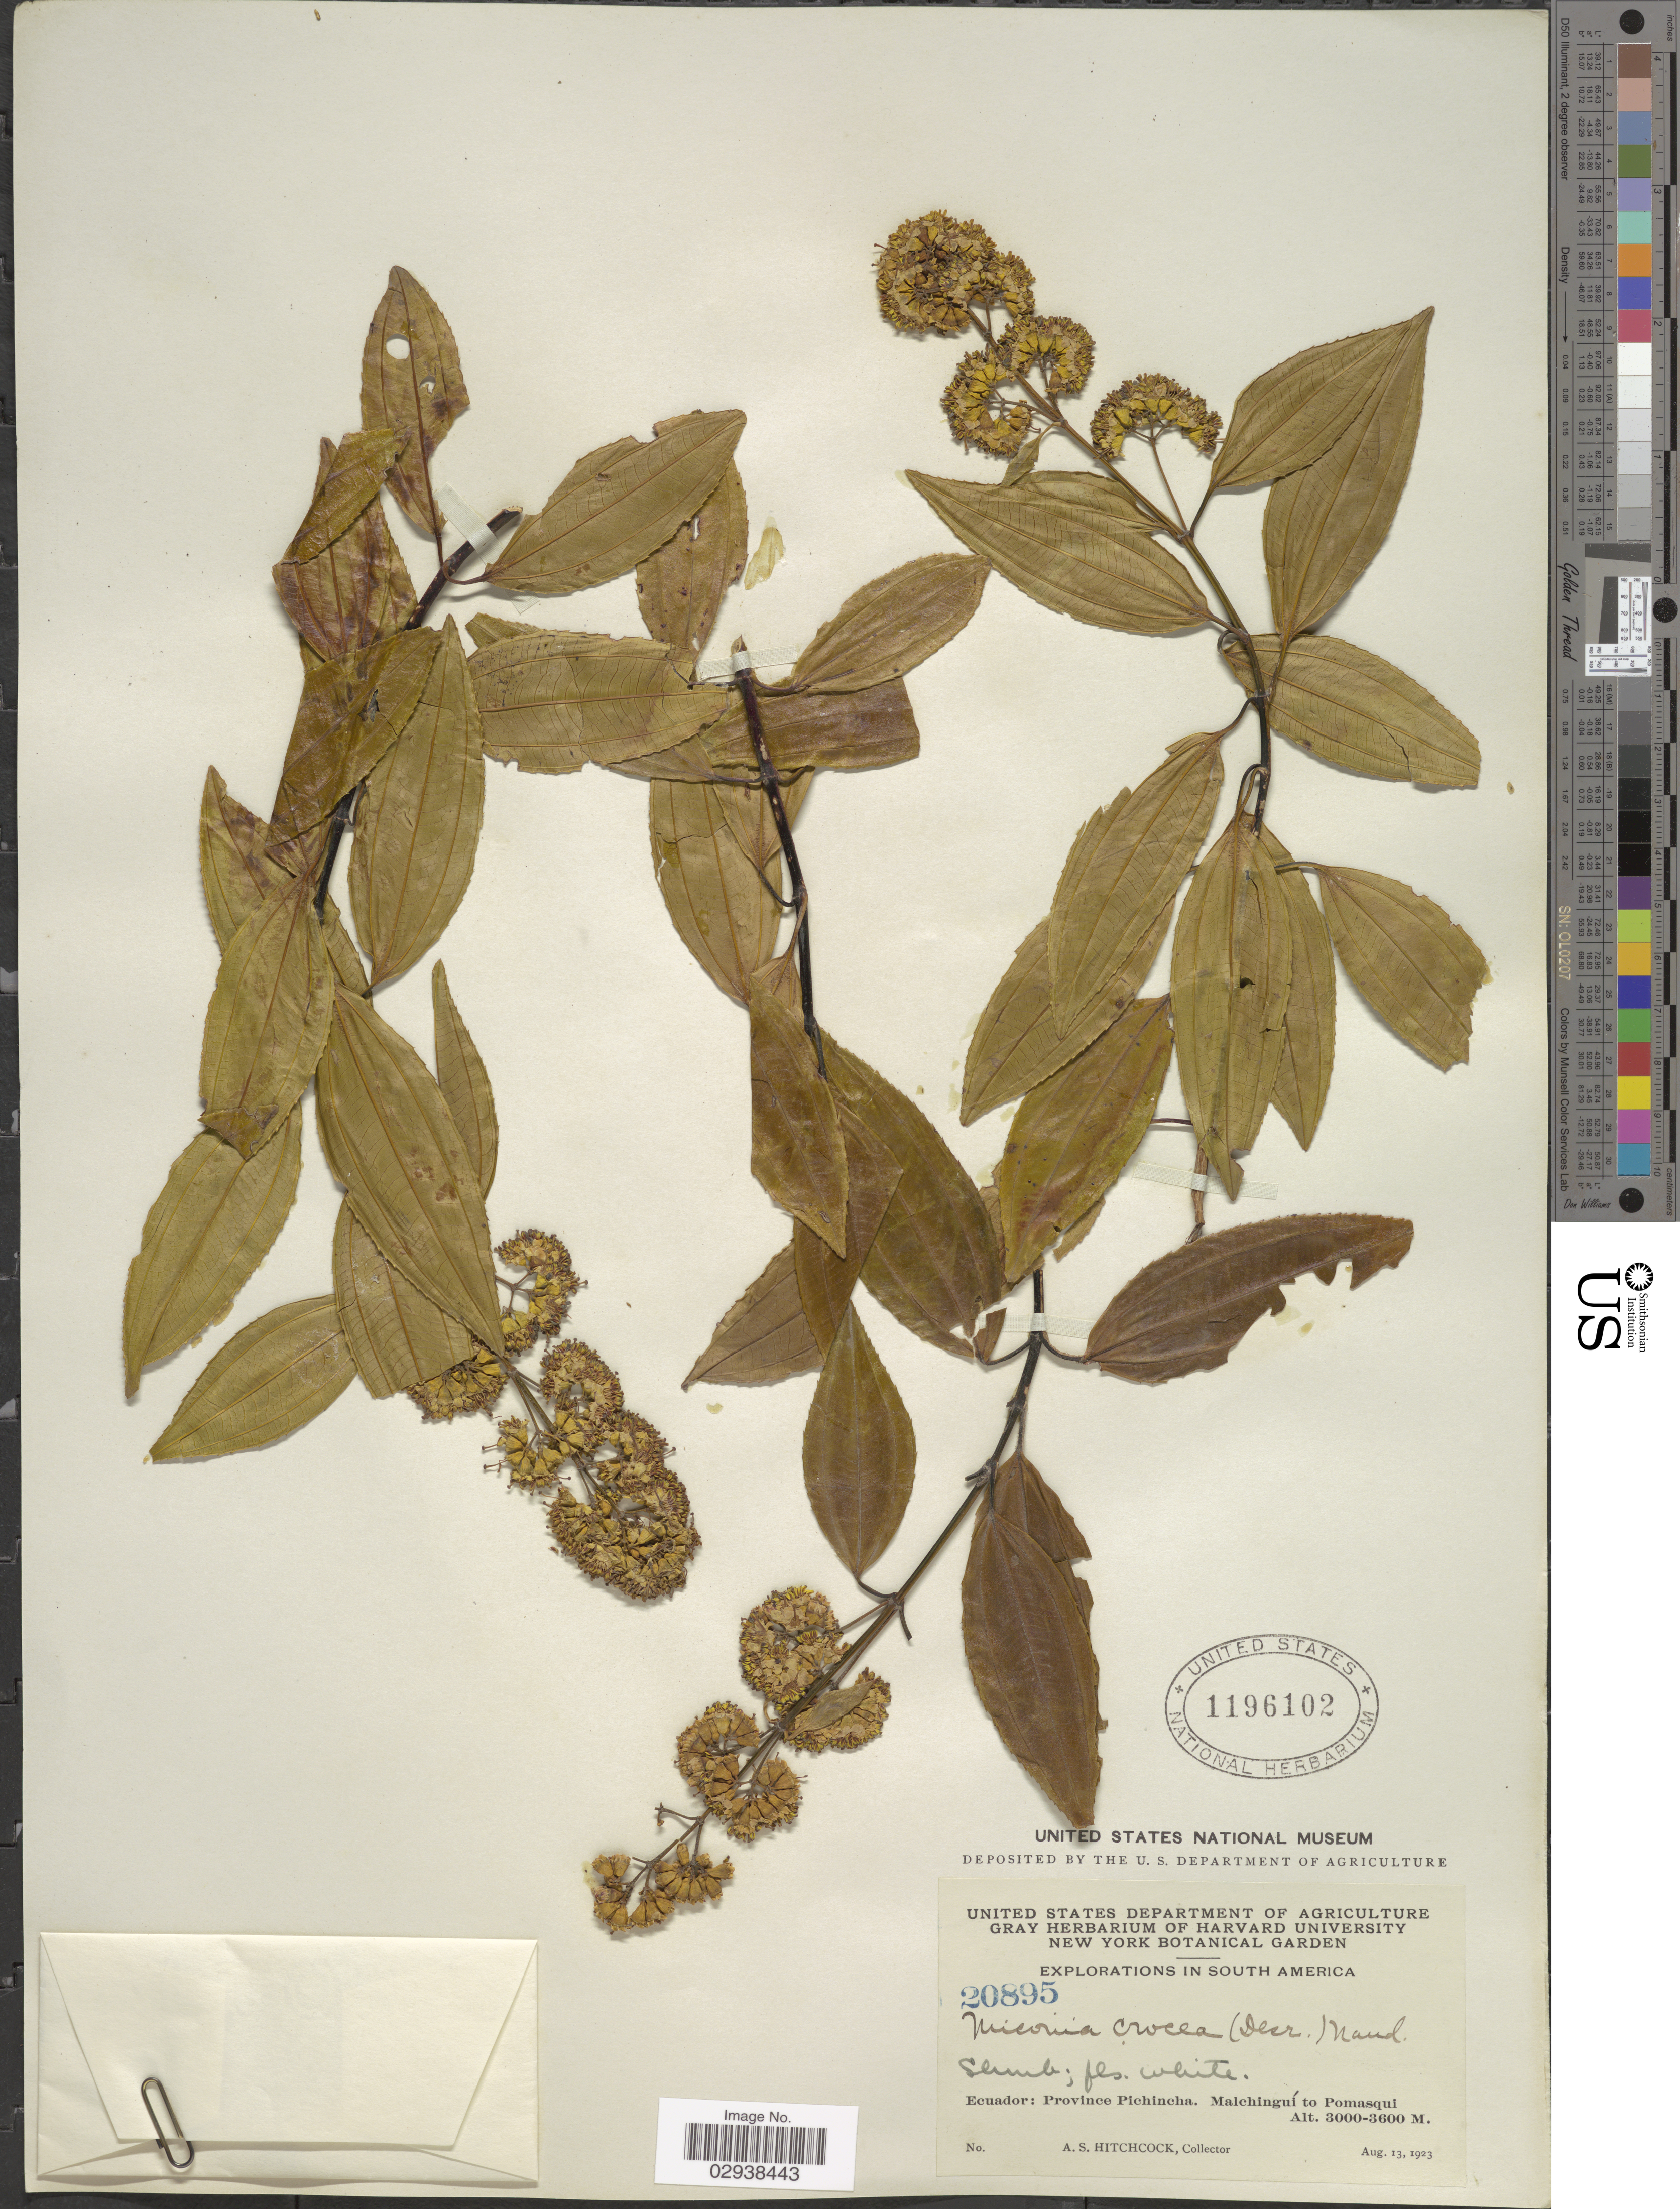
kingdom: Plantae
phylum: Tracheophyta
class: Magnoliopsida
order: Myrtales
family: Melastomataceae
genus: Miconia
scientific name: Miconia crocea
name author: (Desr.) Naudin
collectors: A. S. Hitchcock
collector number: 20895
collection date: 1923-08-13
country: Ecuador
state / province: Pichincha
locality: Malchinguí to Pomasqui.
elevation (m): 3000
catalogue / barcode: US 1196102